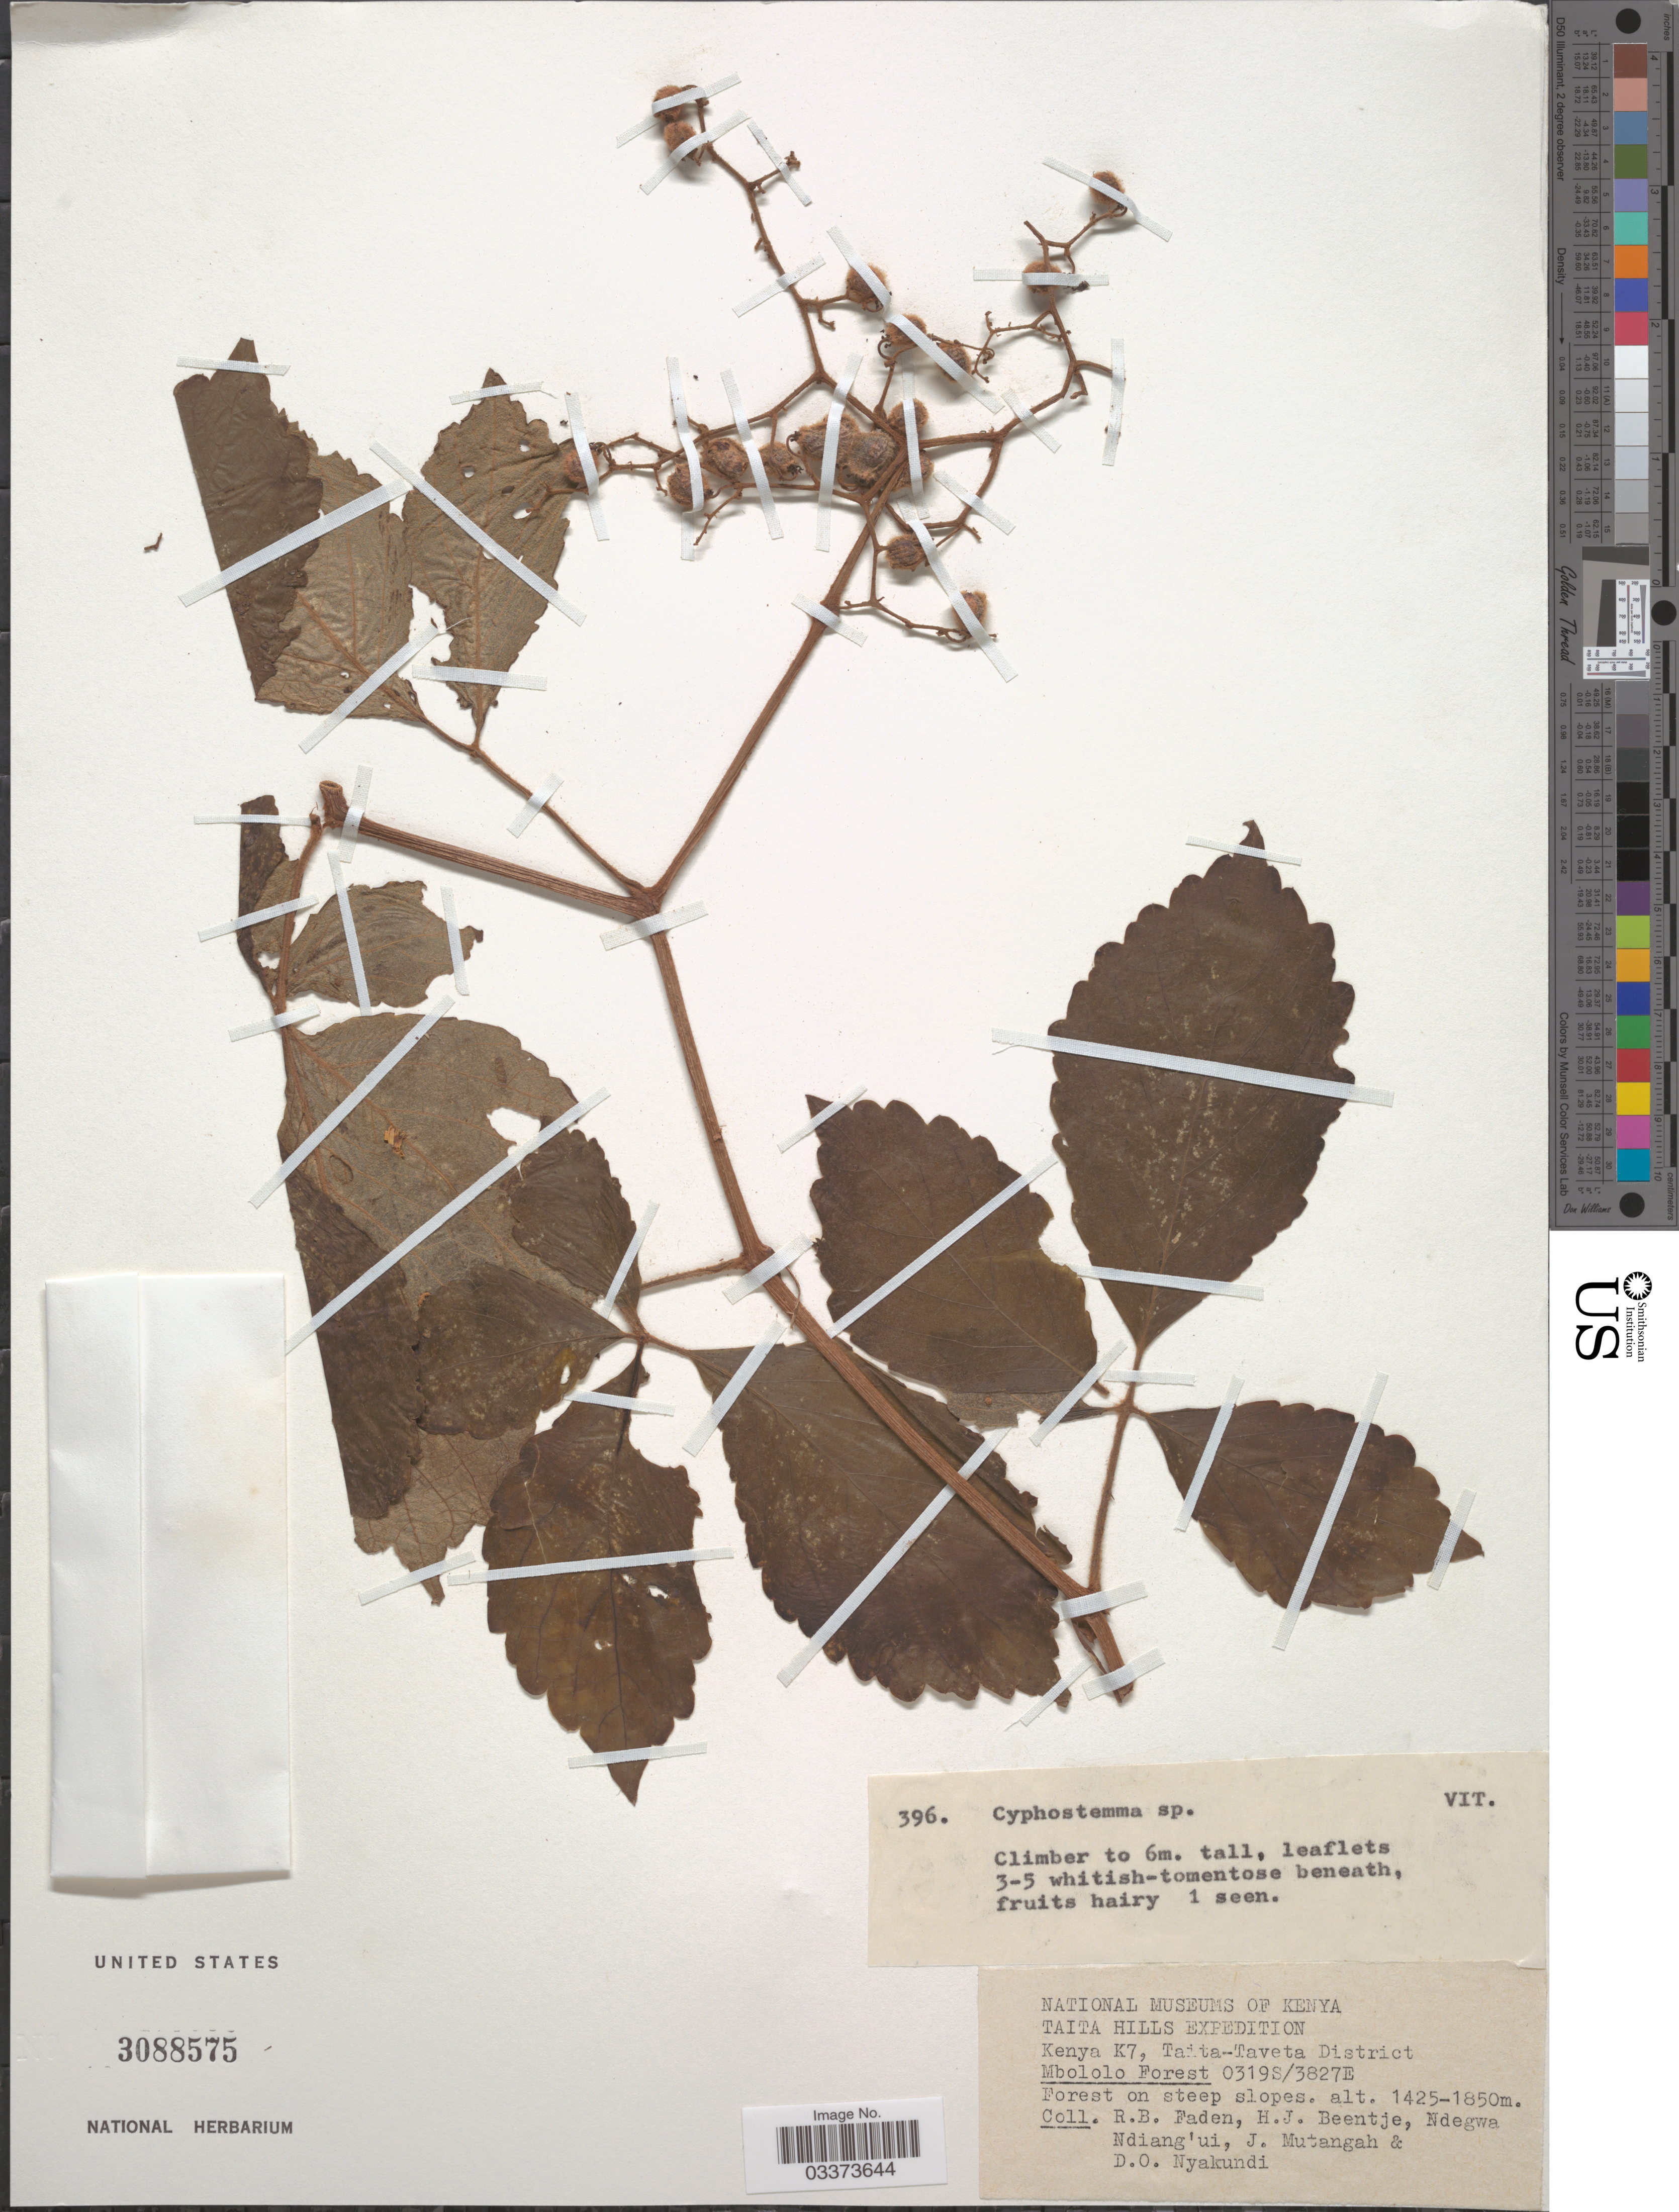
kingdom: Plantae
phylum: Tracheophyta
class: Magnoliopsida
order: Vitales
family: Vitaceae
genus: Cyphostemma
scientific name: Cyphostemma sp.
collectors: R. B. Faden, H. J. Beentje, Ndegwa Ndiang'ui, J. Mutangah & D. Nyakundi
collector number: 396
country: Kenya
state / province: Taita Taveta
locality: Taita Hills. K7, Taita-Taveta District Mbololo Forest. Forest on steep slopes.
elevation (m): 1425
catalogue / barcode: US 3088575